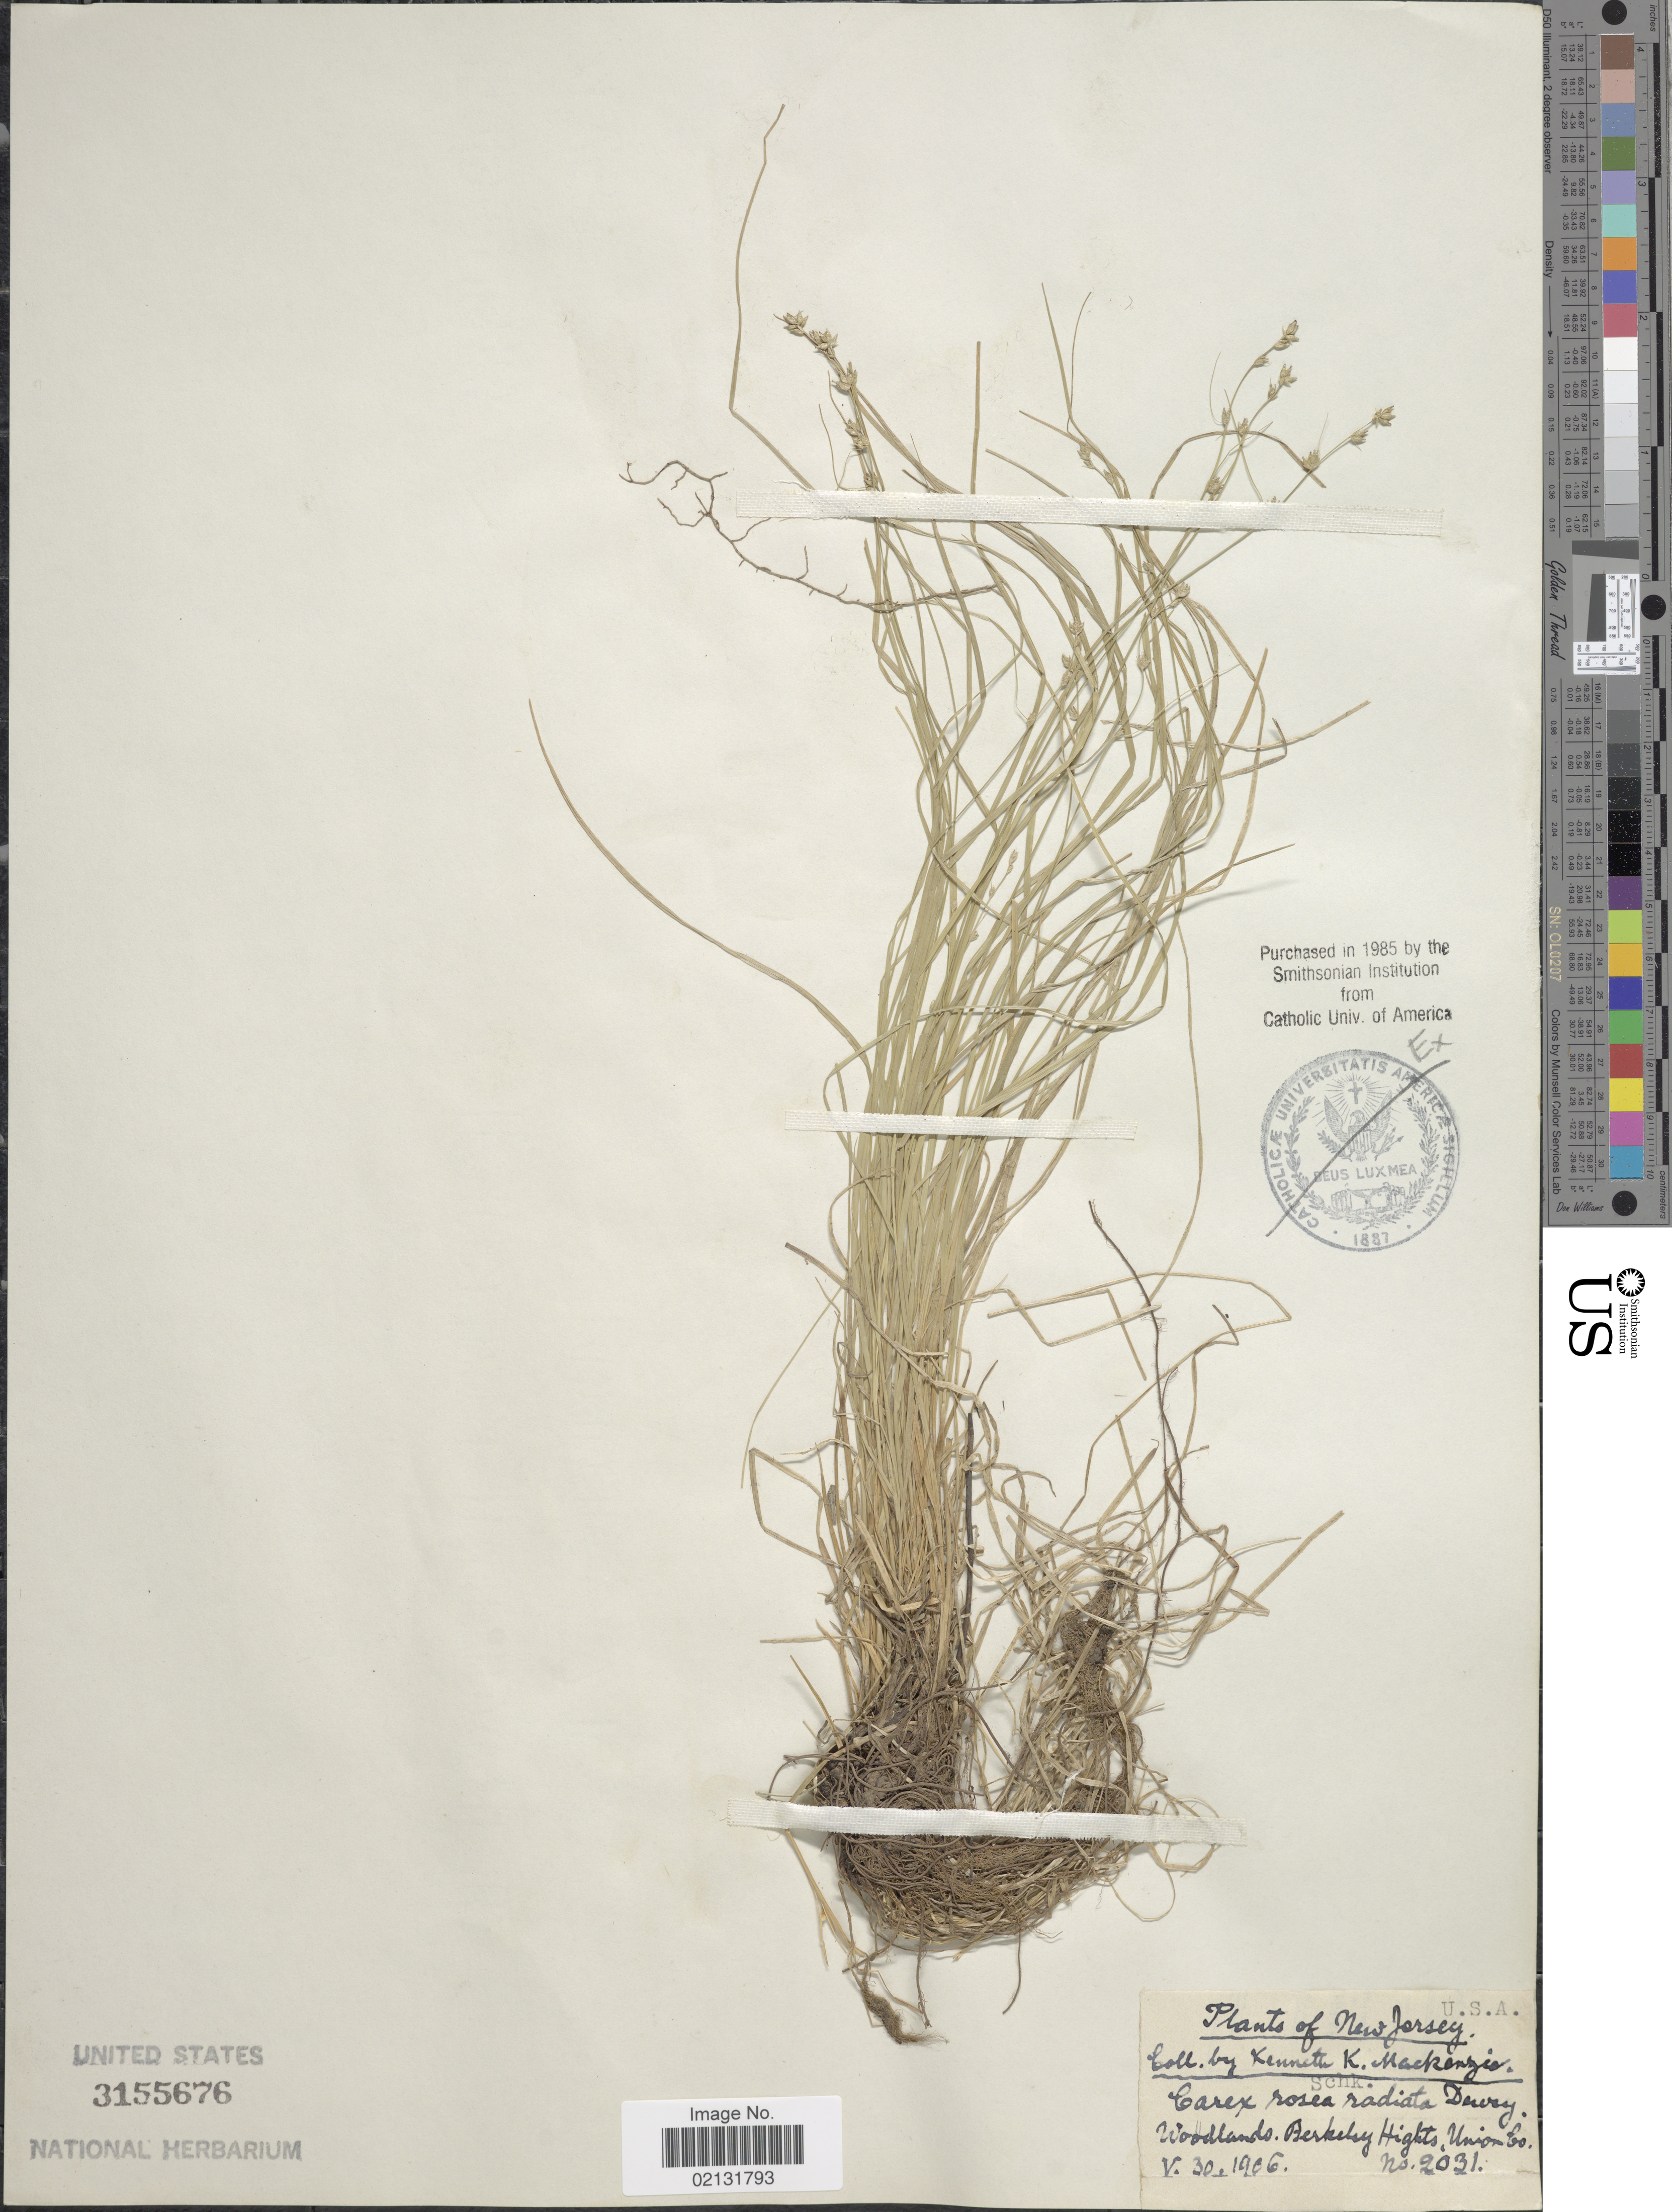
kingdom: Plantae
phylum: Tracheophyta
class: Liliopsida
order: Poales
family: Cyperaceae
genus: Carex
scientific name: Carex rosea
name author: Willd.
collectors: K. K. Mackenzie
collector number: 2031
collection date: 1906-05-30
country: United States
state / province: New Jersey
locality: Woodlands, Berkeley Hights, Union Co.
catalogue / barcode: US 3155676